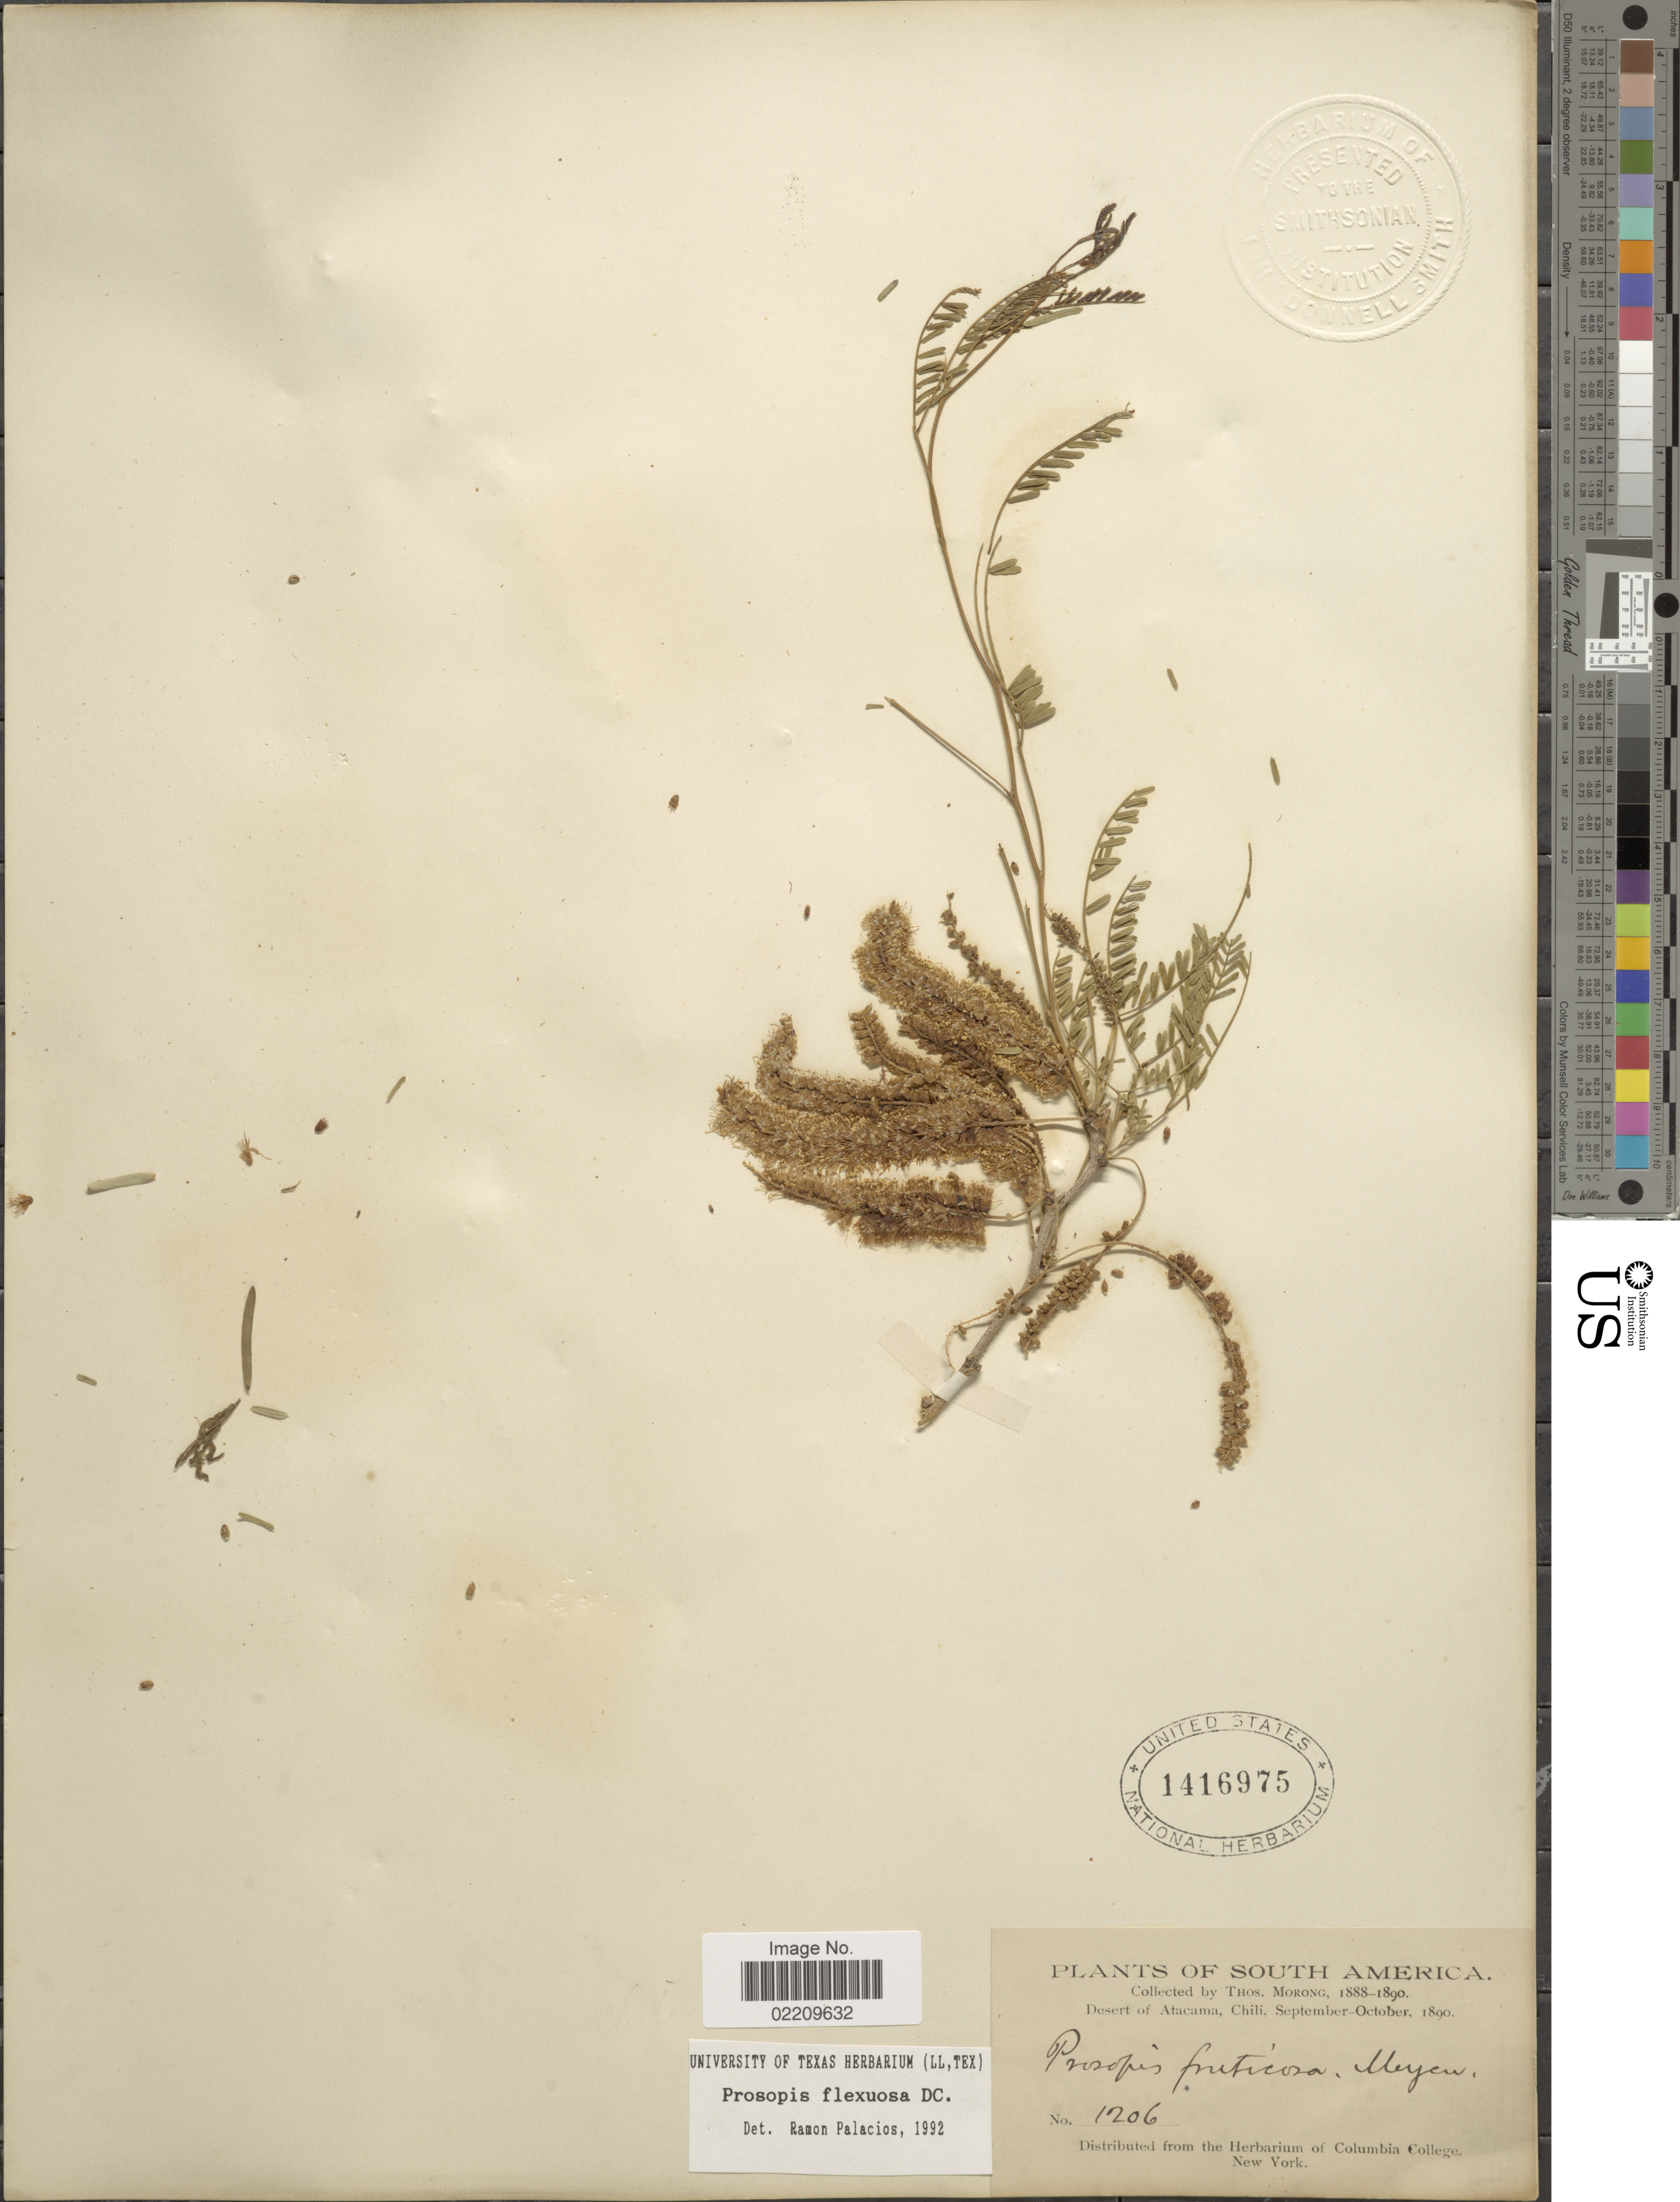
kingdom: Plantae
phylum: Tracheophyta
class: Magnoliopsida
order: Fabales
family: Fabaceae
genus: Neltuma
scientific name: Neltuma flexuosa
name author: (DC.) C. E. Hughes & G.P. Lewis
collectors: ex herb. T. Morong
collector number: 1206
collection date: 1890-09/1890-10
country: Chile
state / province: Atacama (III)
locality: Dept. of Atacama, Chili.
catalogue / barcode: US 1416975